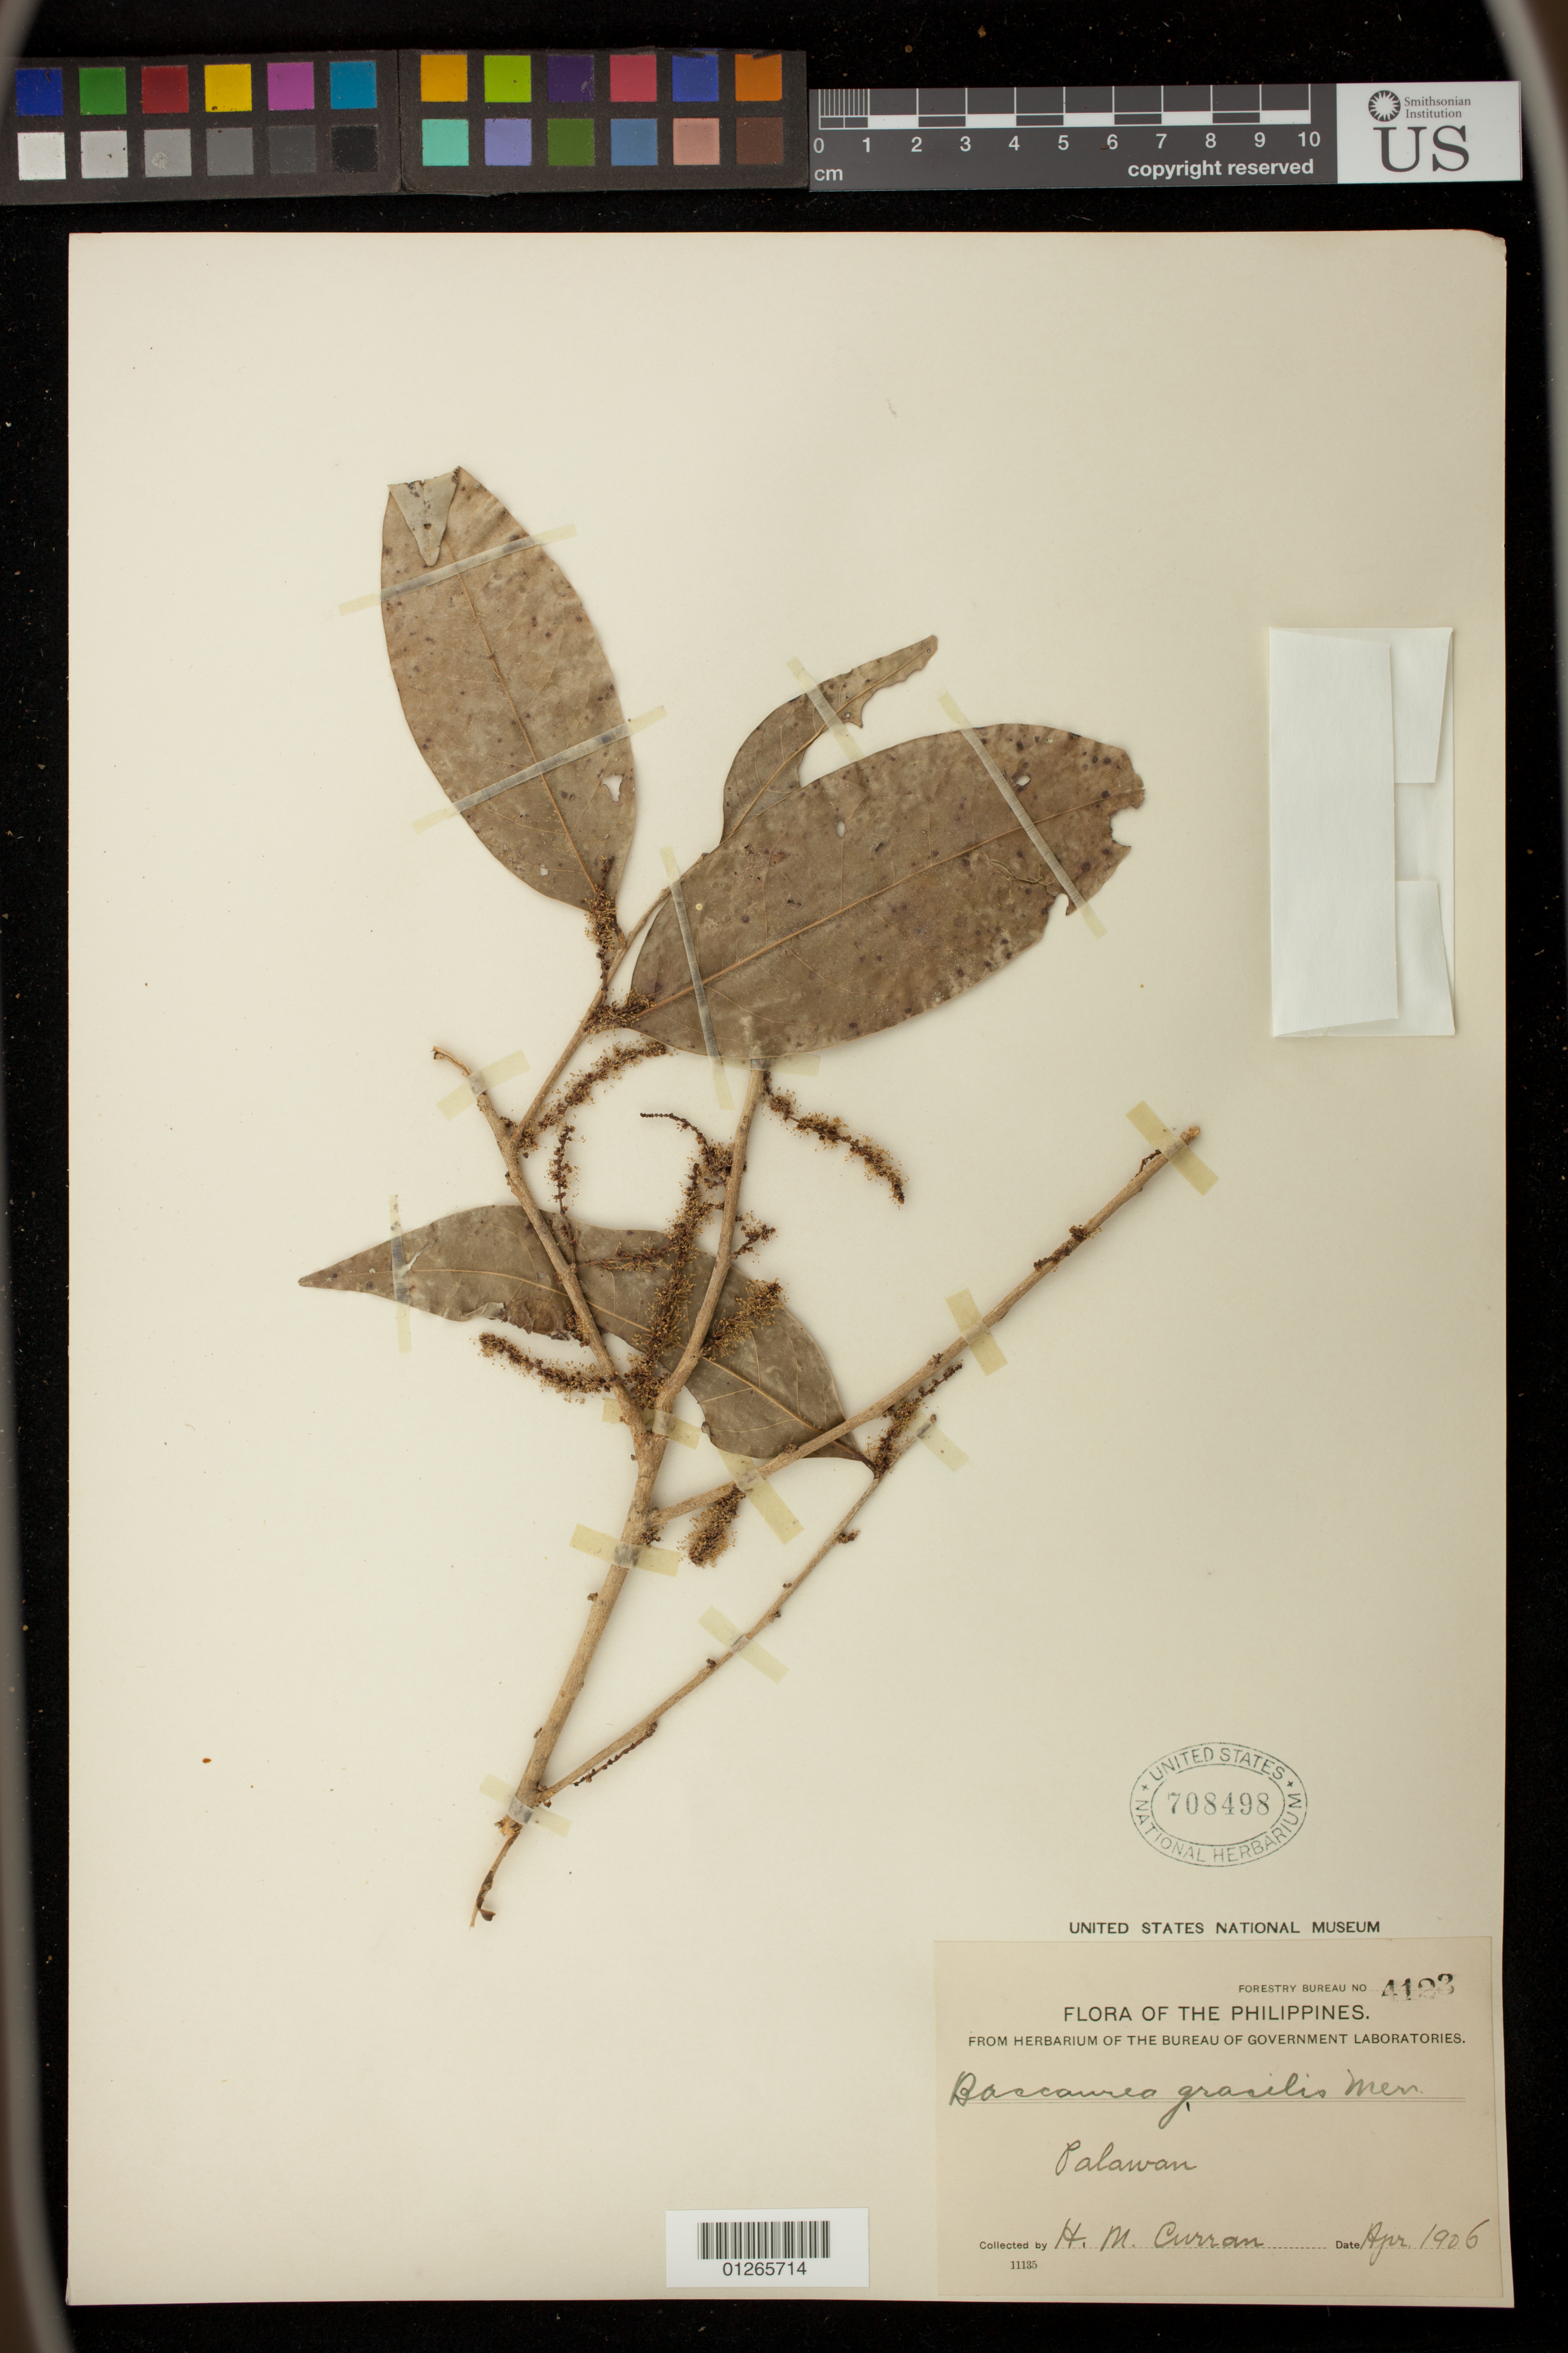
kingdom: Plantae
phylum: Tracheophyta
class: Magnoliopsida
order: Malpighiales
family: Phyllanthaceae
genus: Richeriella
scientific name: Richeriella gracilis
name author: (Merr.) Pax & K. Hoffm.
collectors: H. M. Curran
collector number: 4123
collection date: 1906-04-01/1906-04-30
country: Philippines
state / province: Mimaropa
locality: Palawan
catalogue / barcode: US 708498